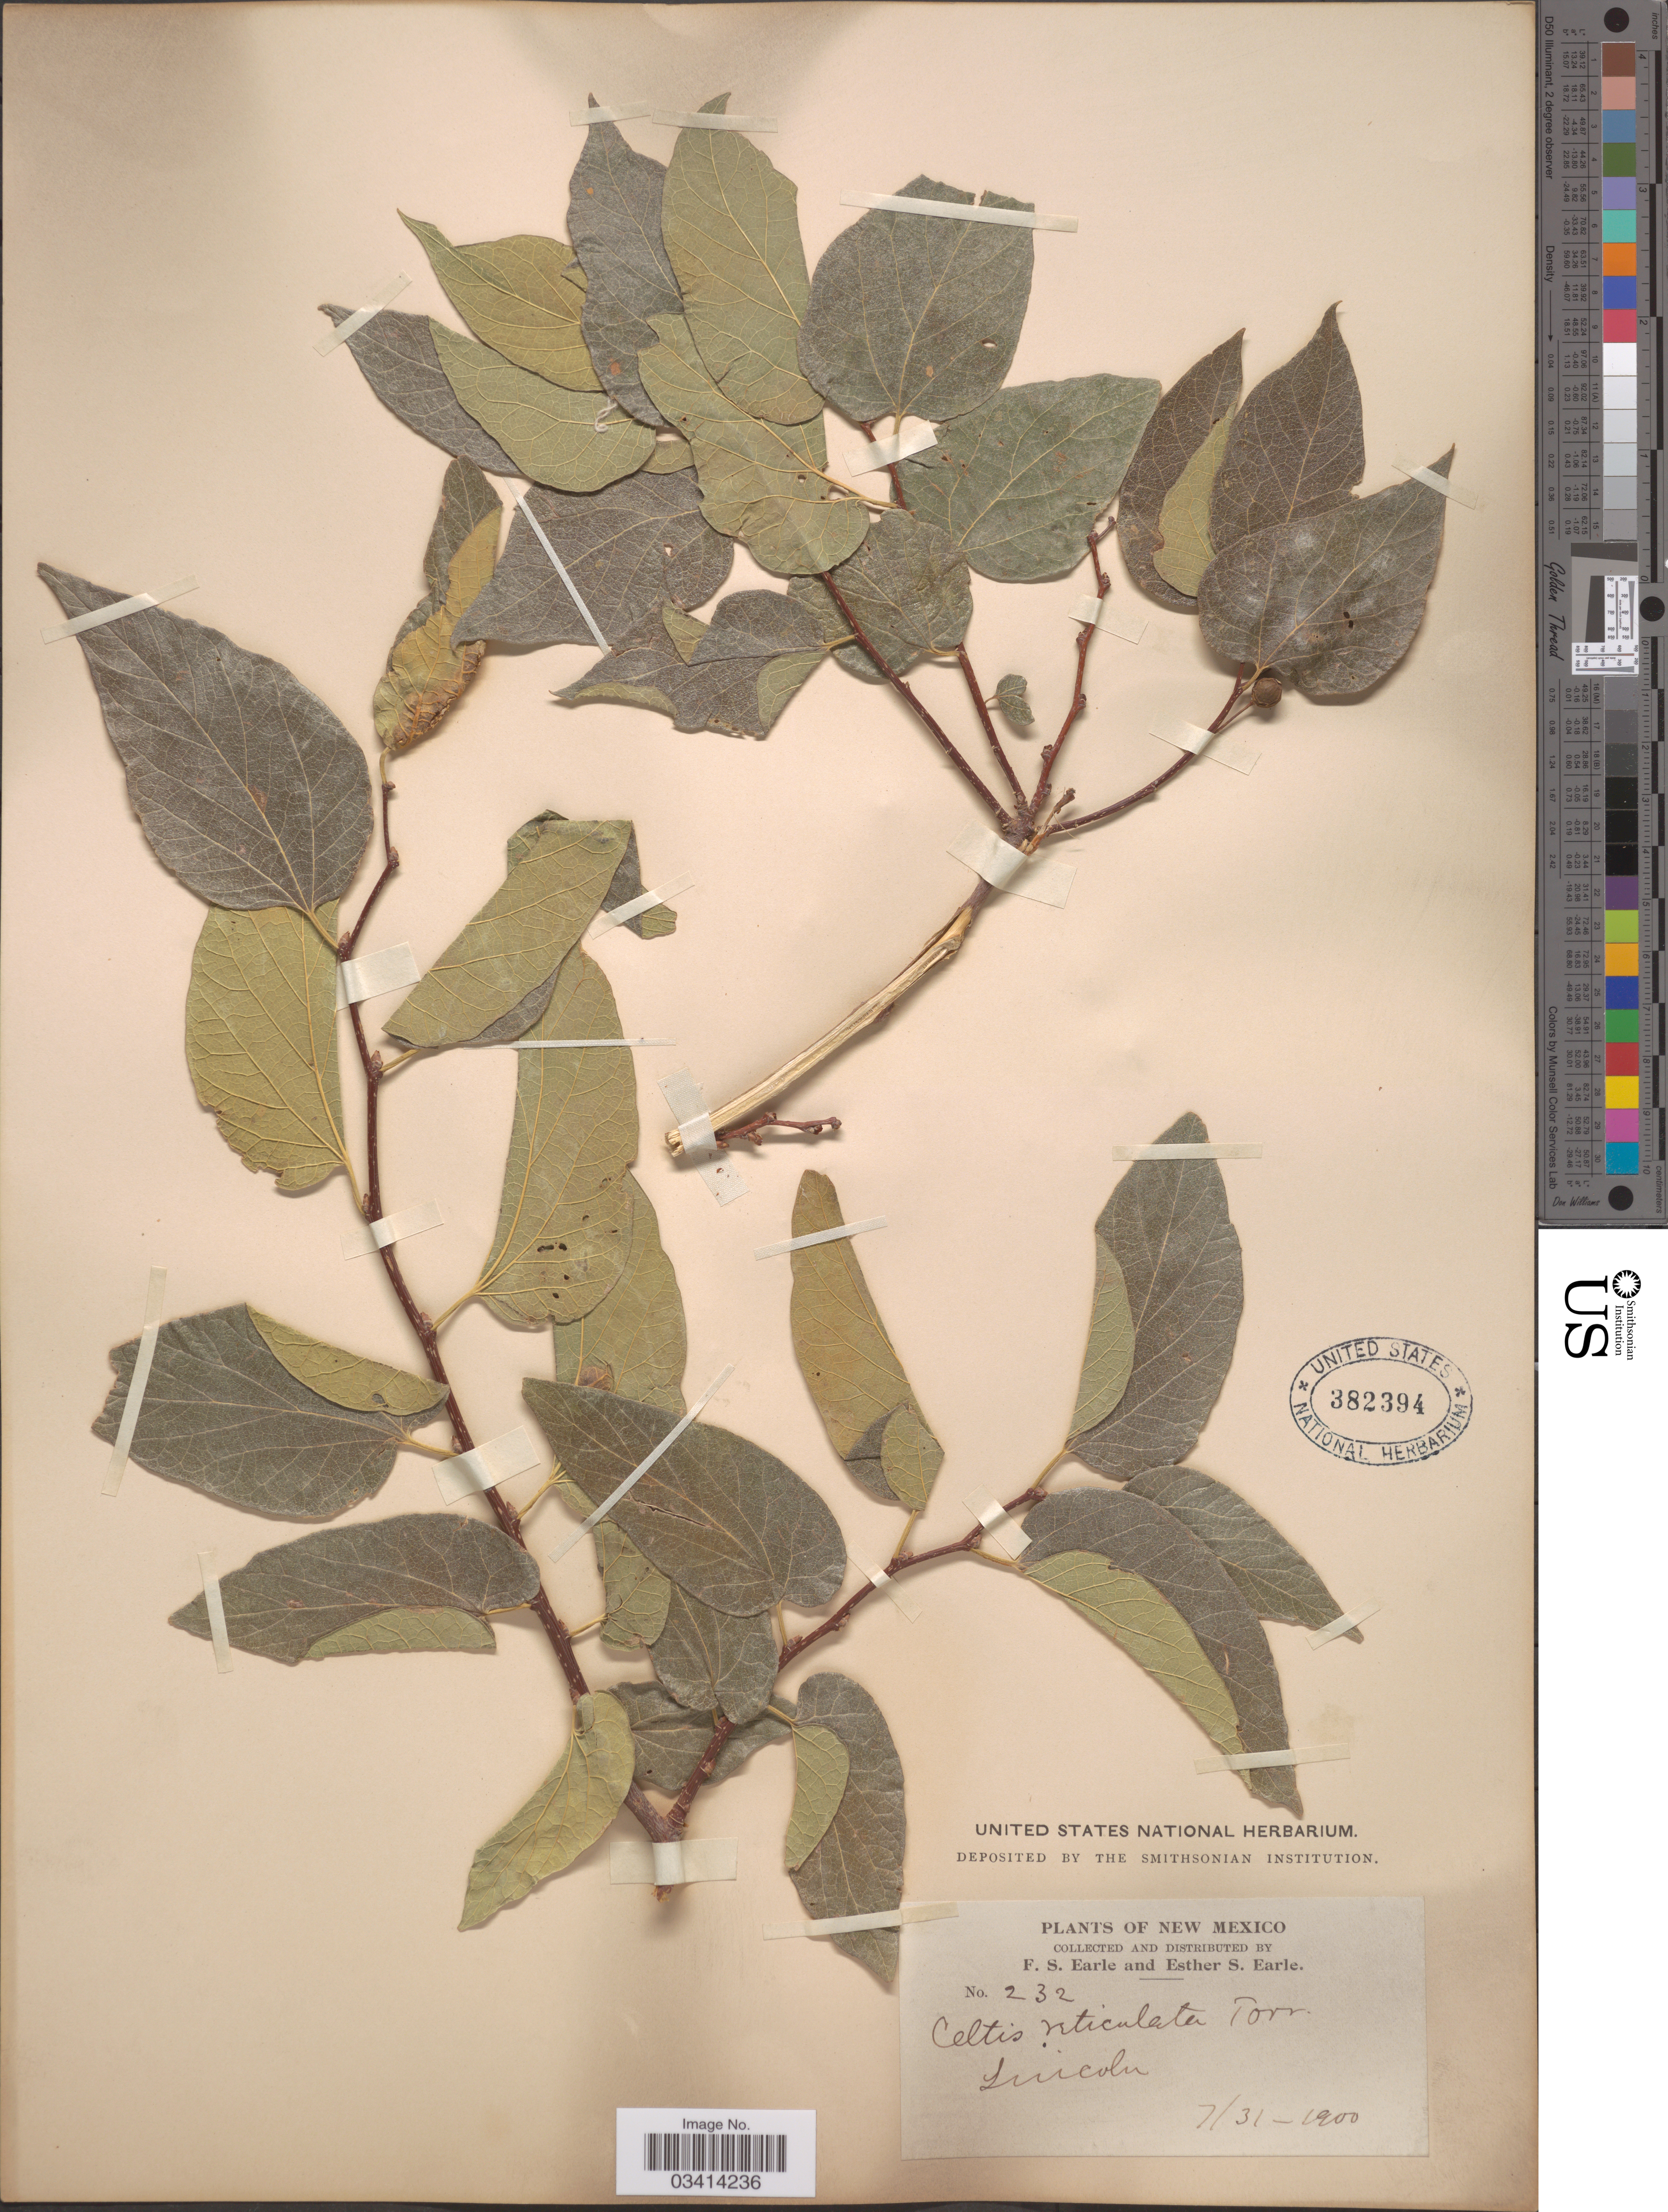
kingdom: Plantae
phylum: Tracheophyta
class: Magnoliopsida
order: Rosales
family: Cannabaceae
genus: Celtis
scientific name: Celtis reticulata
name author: Torr.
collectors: F. S. Earle & E. S. Earle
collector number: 232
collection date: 1900-07-31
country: United States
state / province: New Mexico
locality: Lincoln.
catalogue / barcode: US 382394